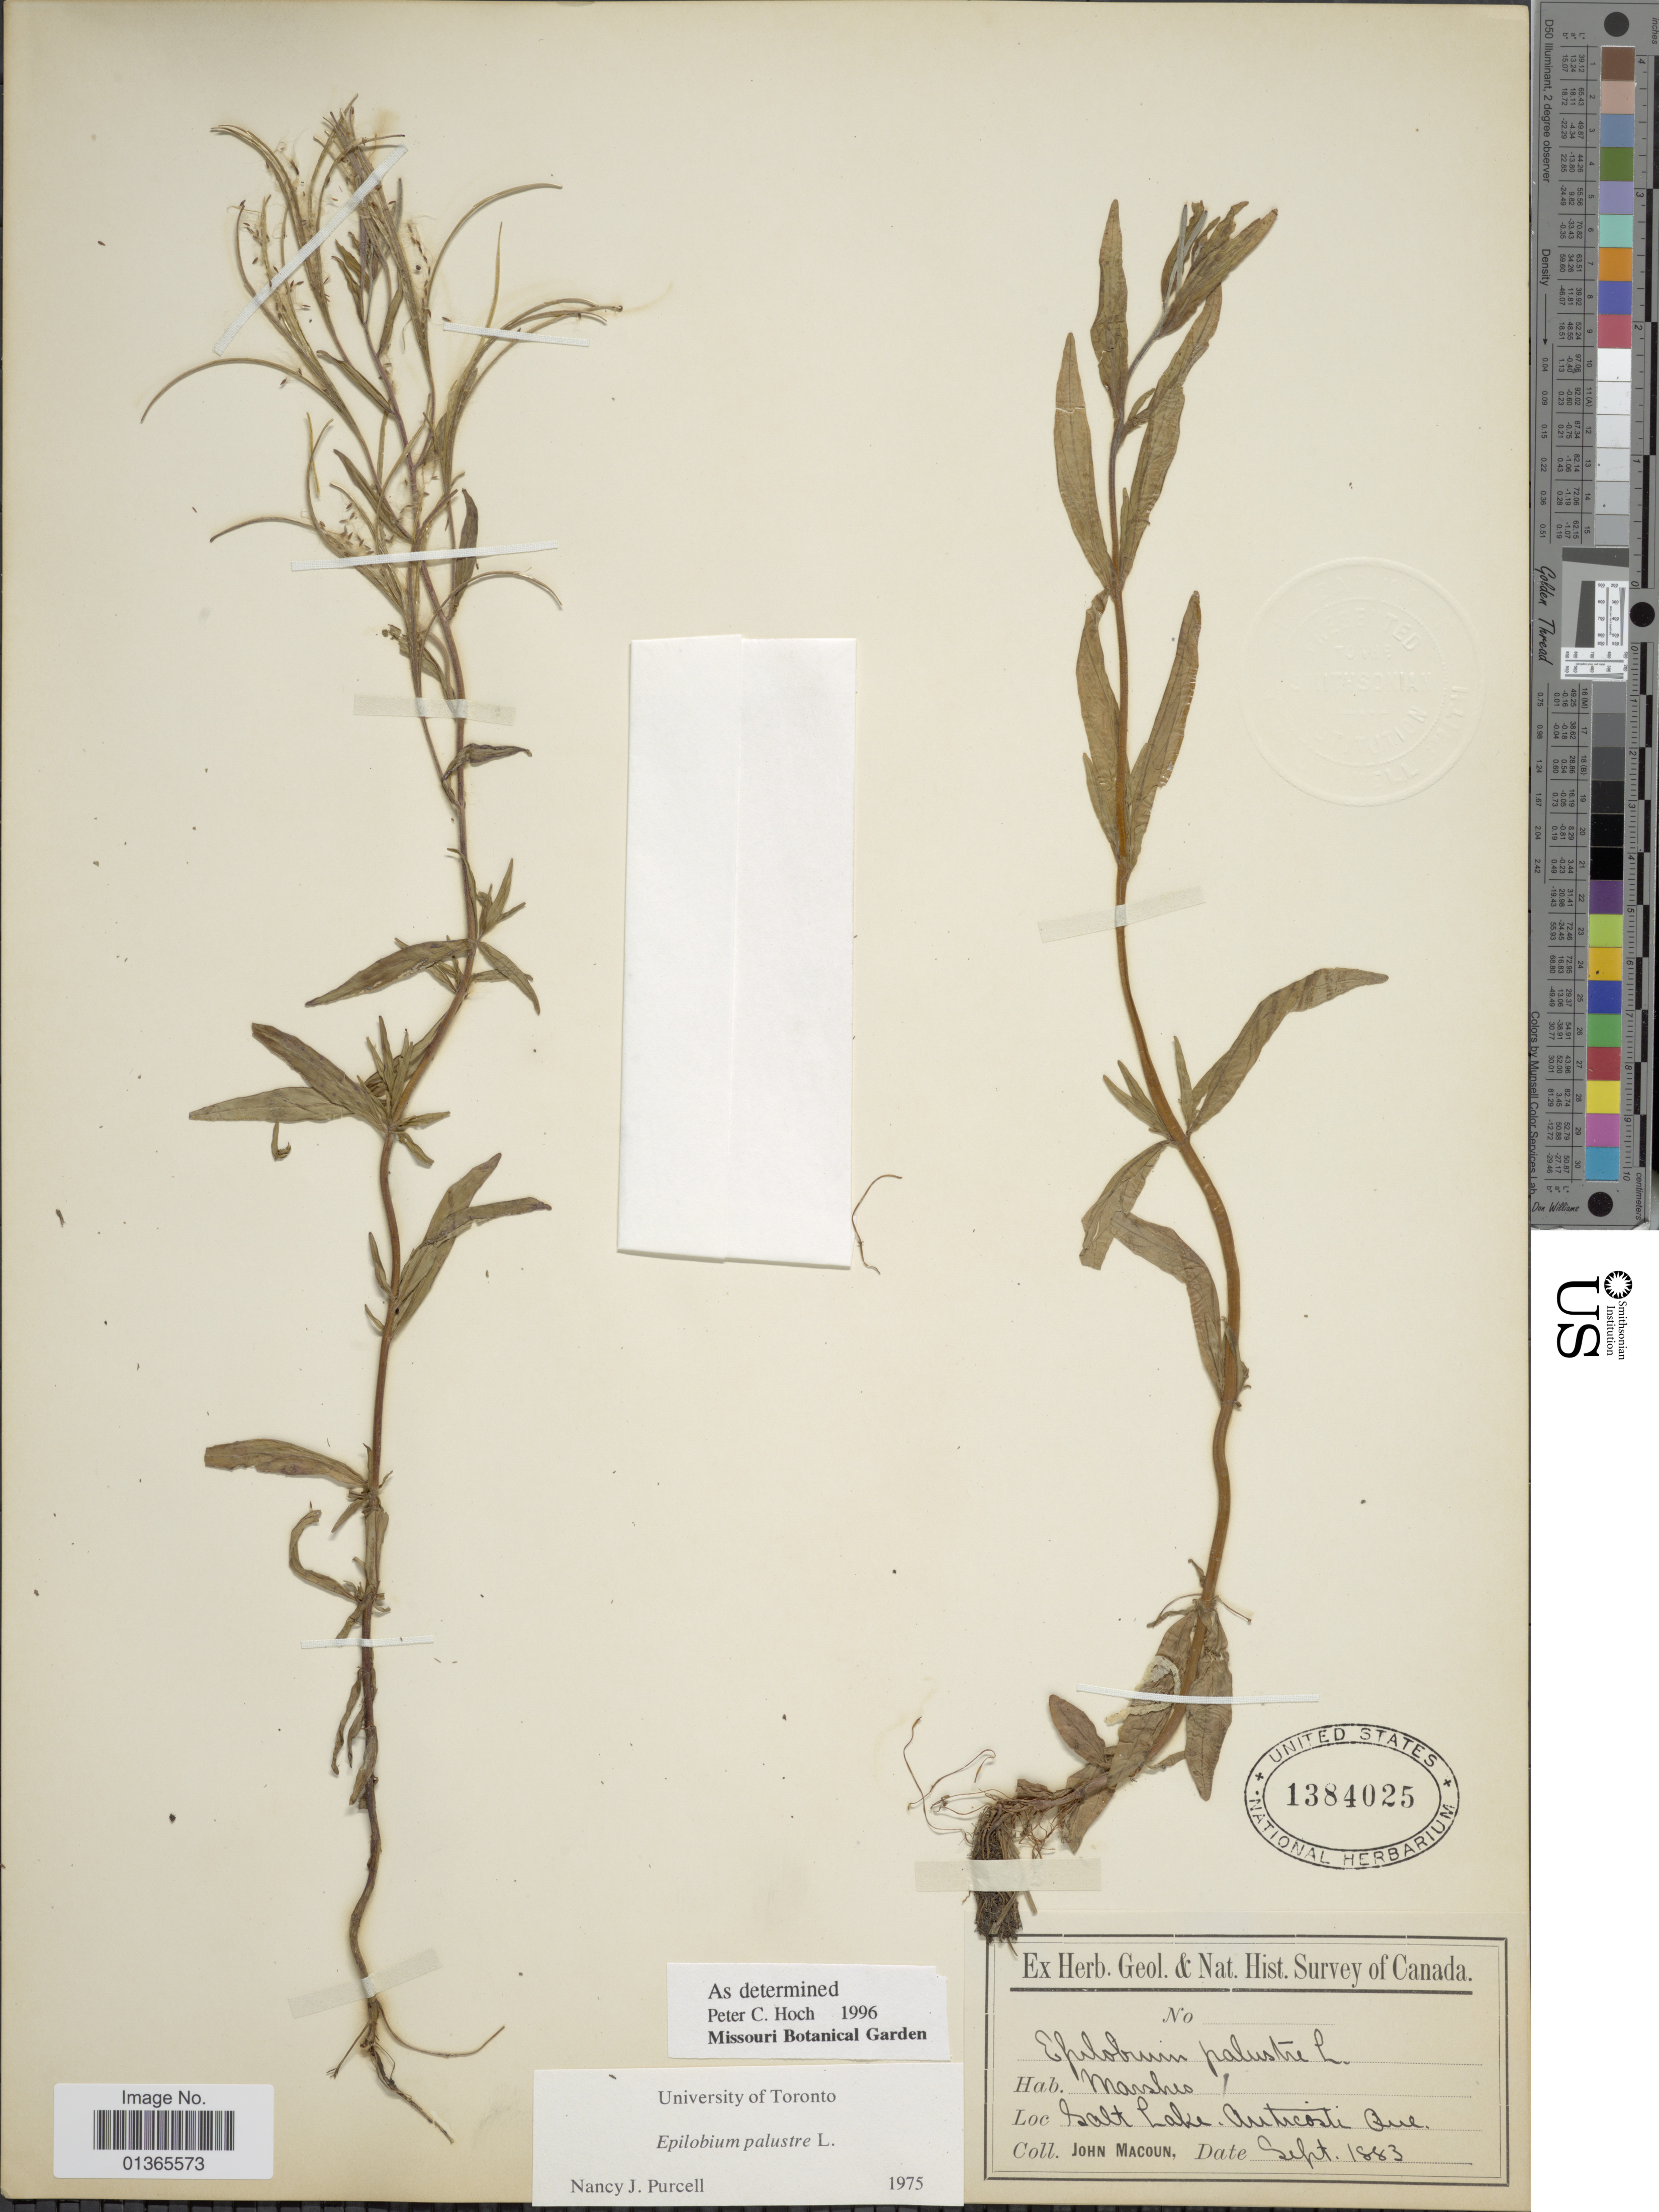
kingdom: Plantae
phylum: Tracheophyta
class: Magnoliopsida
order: Myrtales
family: Onagraceae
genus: Epilobium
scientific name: Epilobium palustre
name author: L.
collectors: J. Macoun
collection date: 1883-09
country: Canada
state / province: Quebec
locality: Salt Lake, Anticosti.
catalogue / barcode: US 1384025